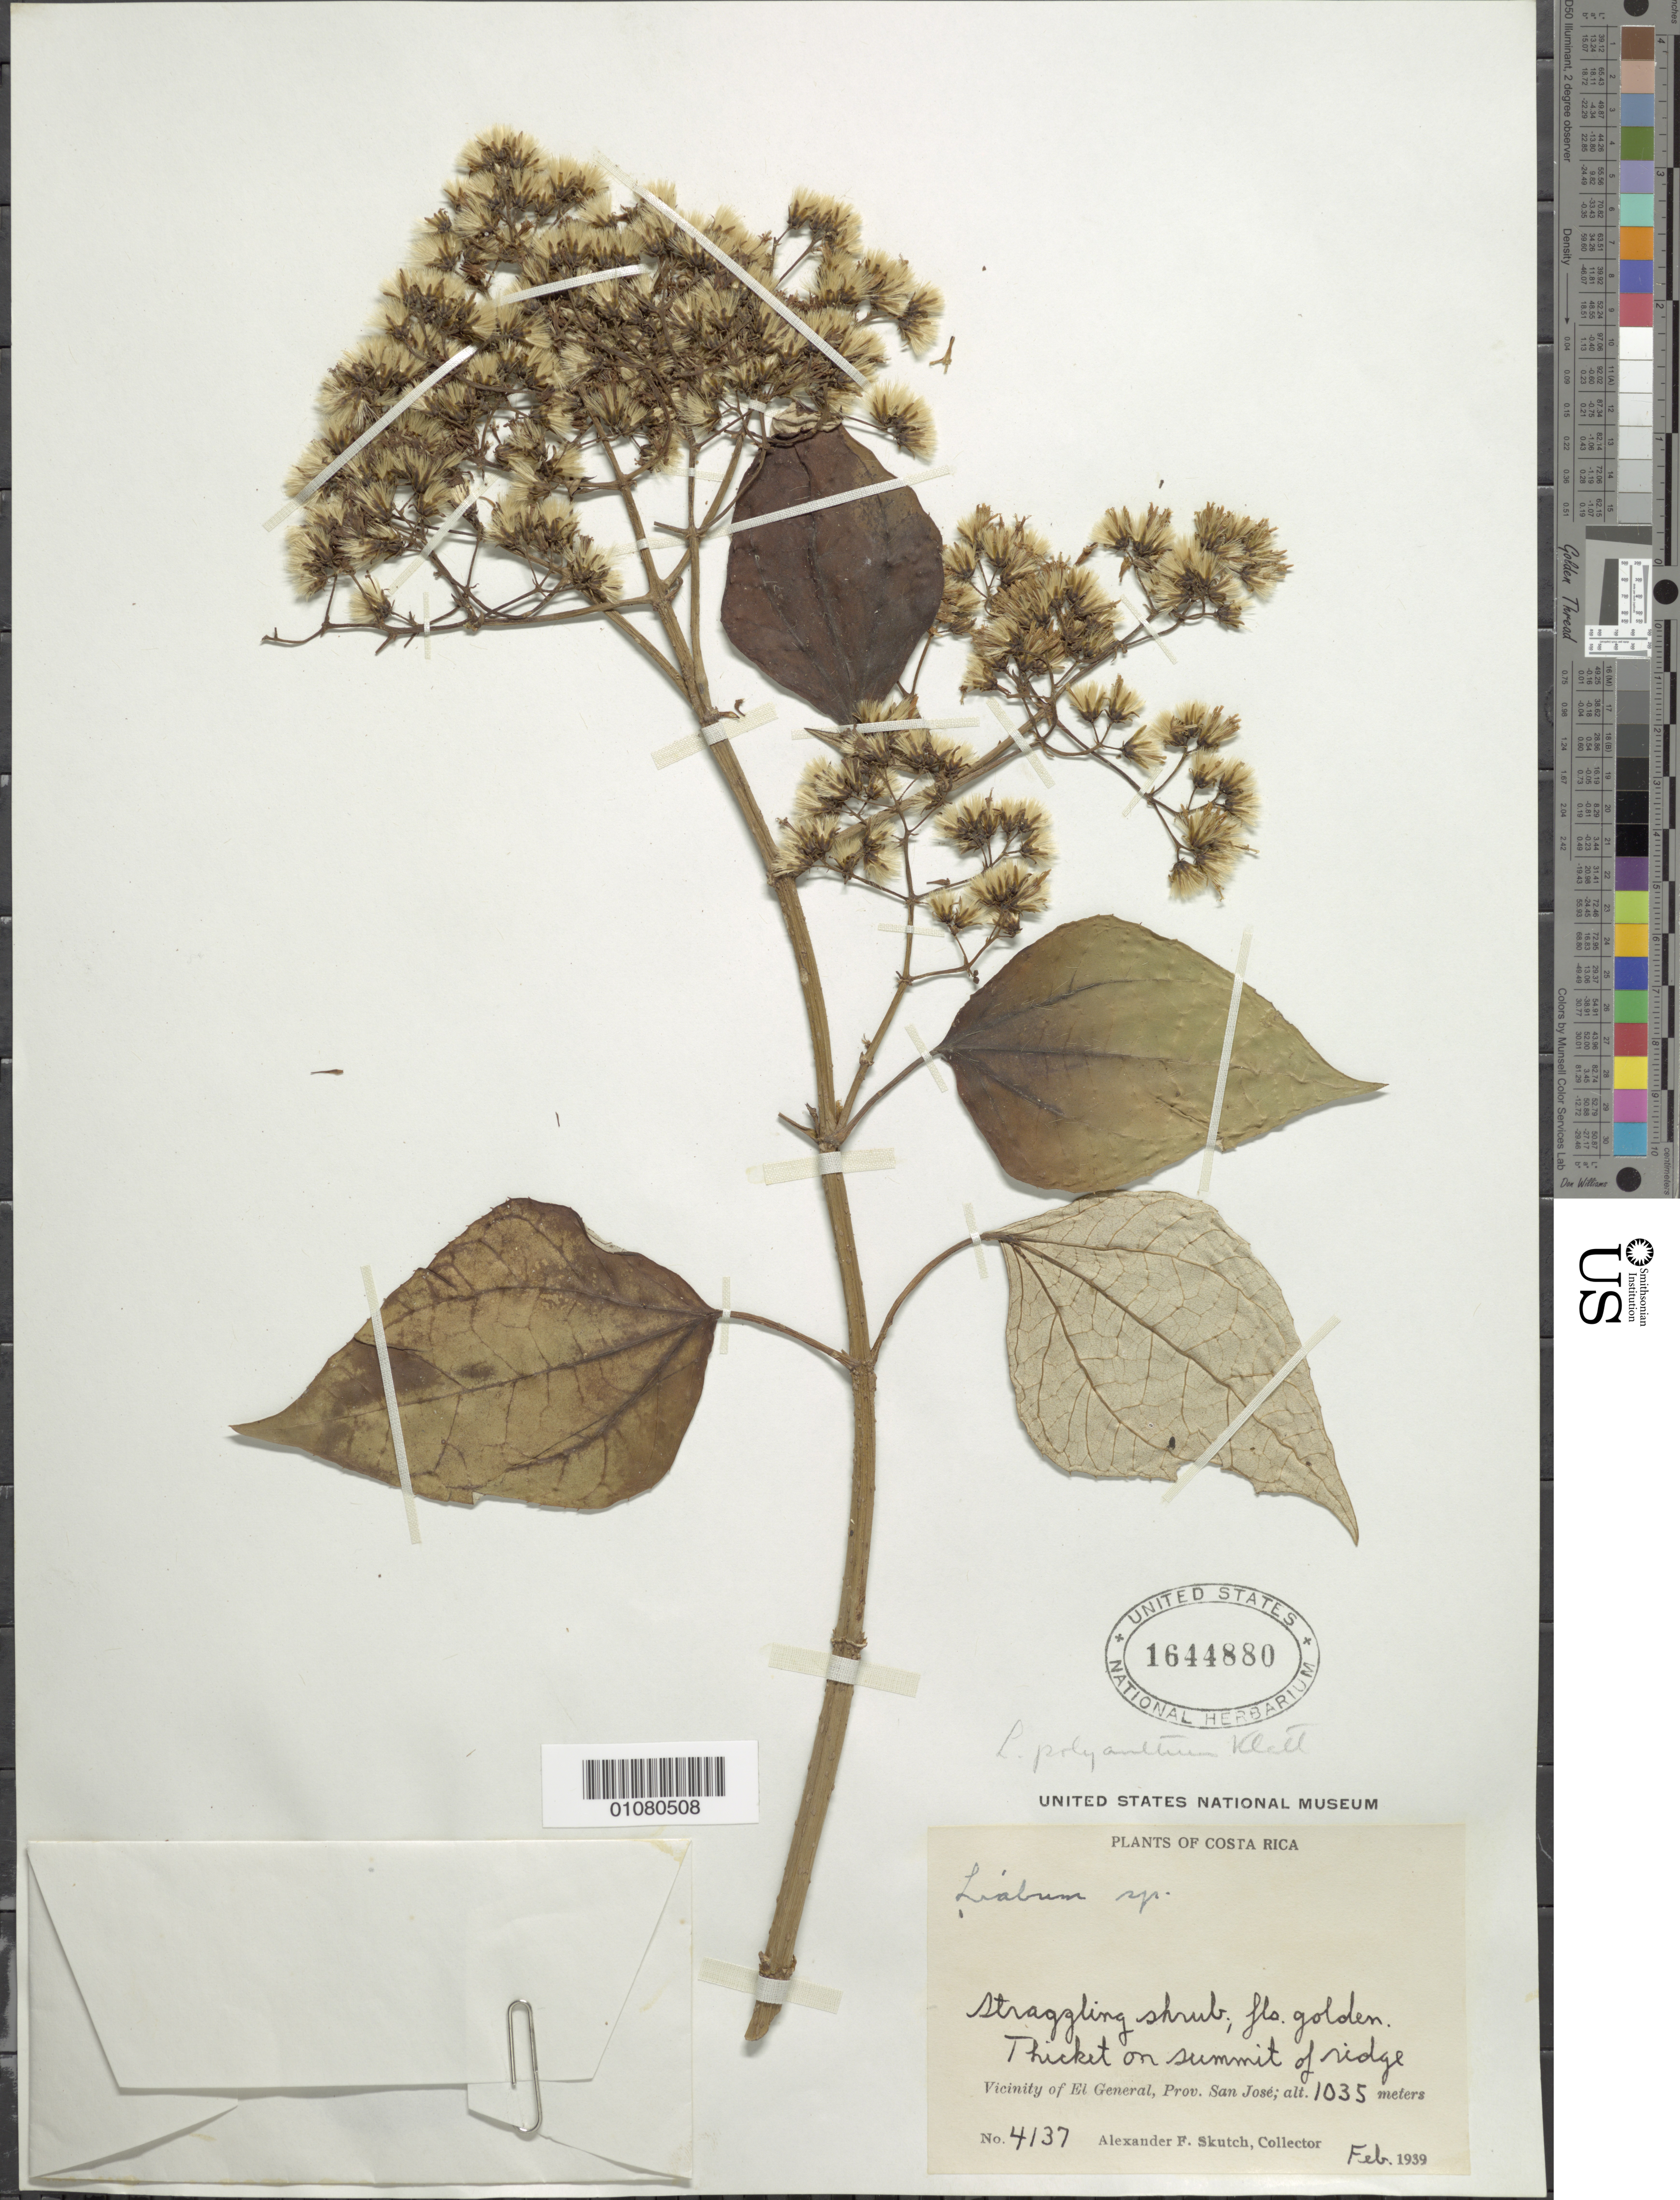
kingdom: Plantae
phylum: Tracheophyta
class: Magnoliopsida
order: Asterales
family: Asteraceae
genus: Sinclairia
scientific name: Sinclairia polyantha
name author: (Klatt) Rydb.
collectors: A. F. Skutch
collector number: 4137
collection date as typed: February 1939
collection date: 1939-02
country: Costa Rica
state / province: San Jose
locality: El General, vicinity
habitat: Thicket on summit of ridge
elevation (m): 1035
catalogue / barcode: US 1644880